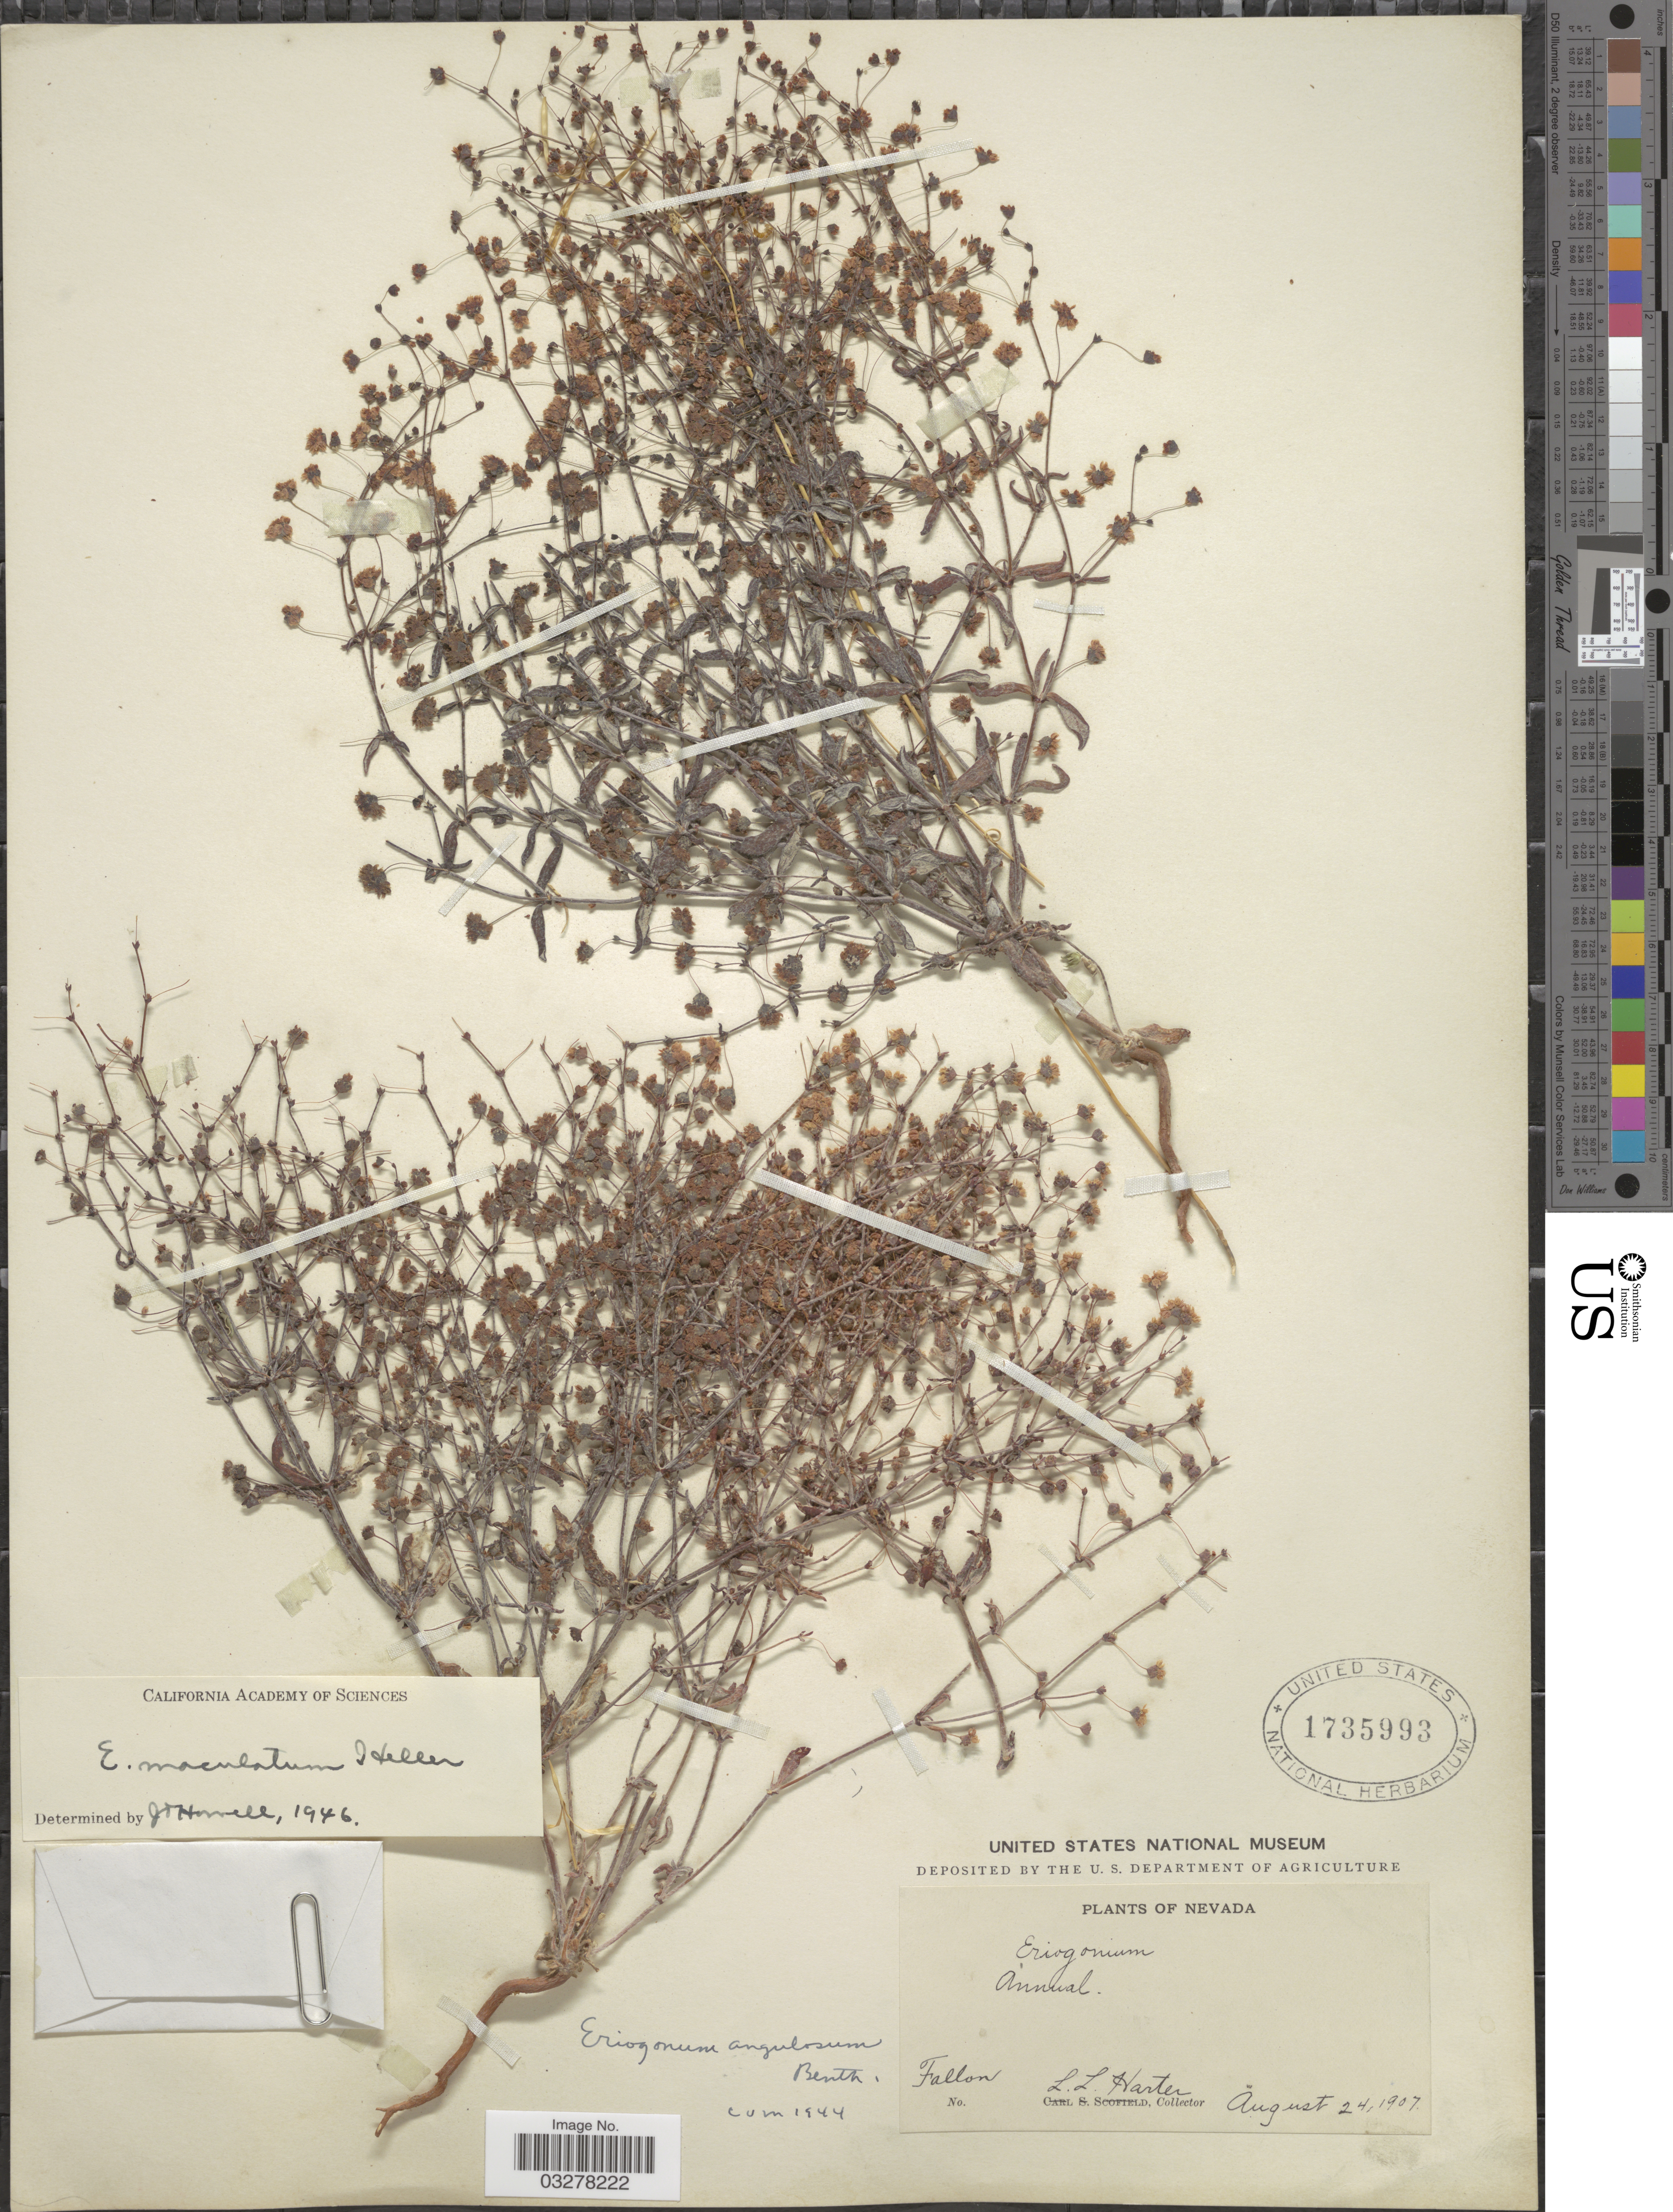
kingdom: Plantae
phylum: Tracheophyta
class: Magnoliopsida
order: Caryophyllales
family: Polygonaceae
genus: Eriogonum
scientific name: Eriogonum maculatum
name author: A. Heller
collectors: L. Harter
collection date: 1907-08-24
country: United States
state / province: Nevada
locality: Fallon.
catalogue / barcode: US 1735993